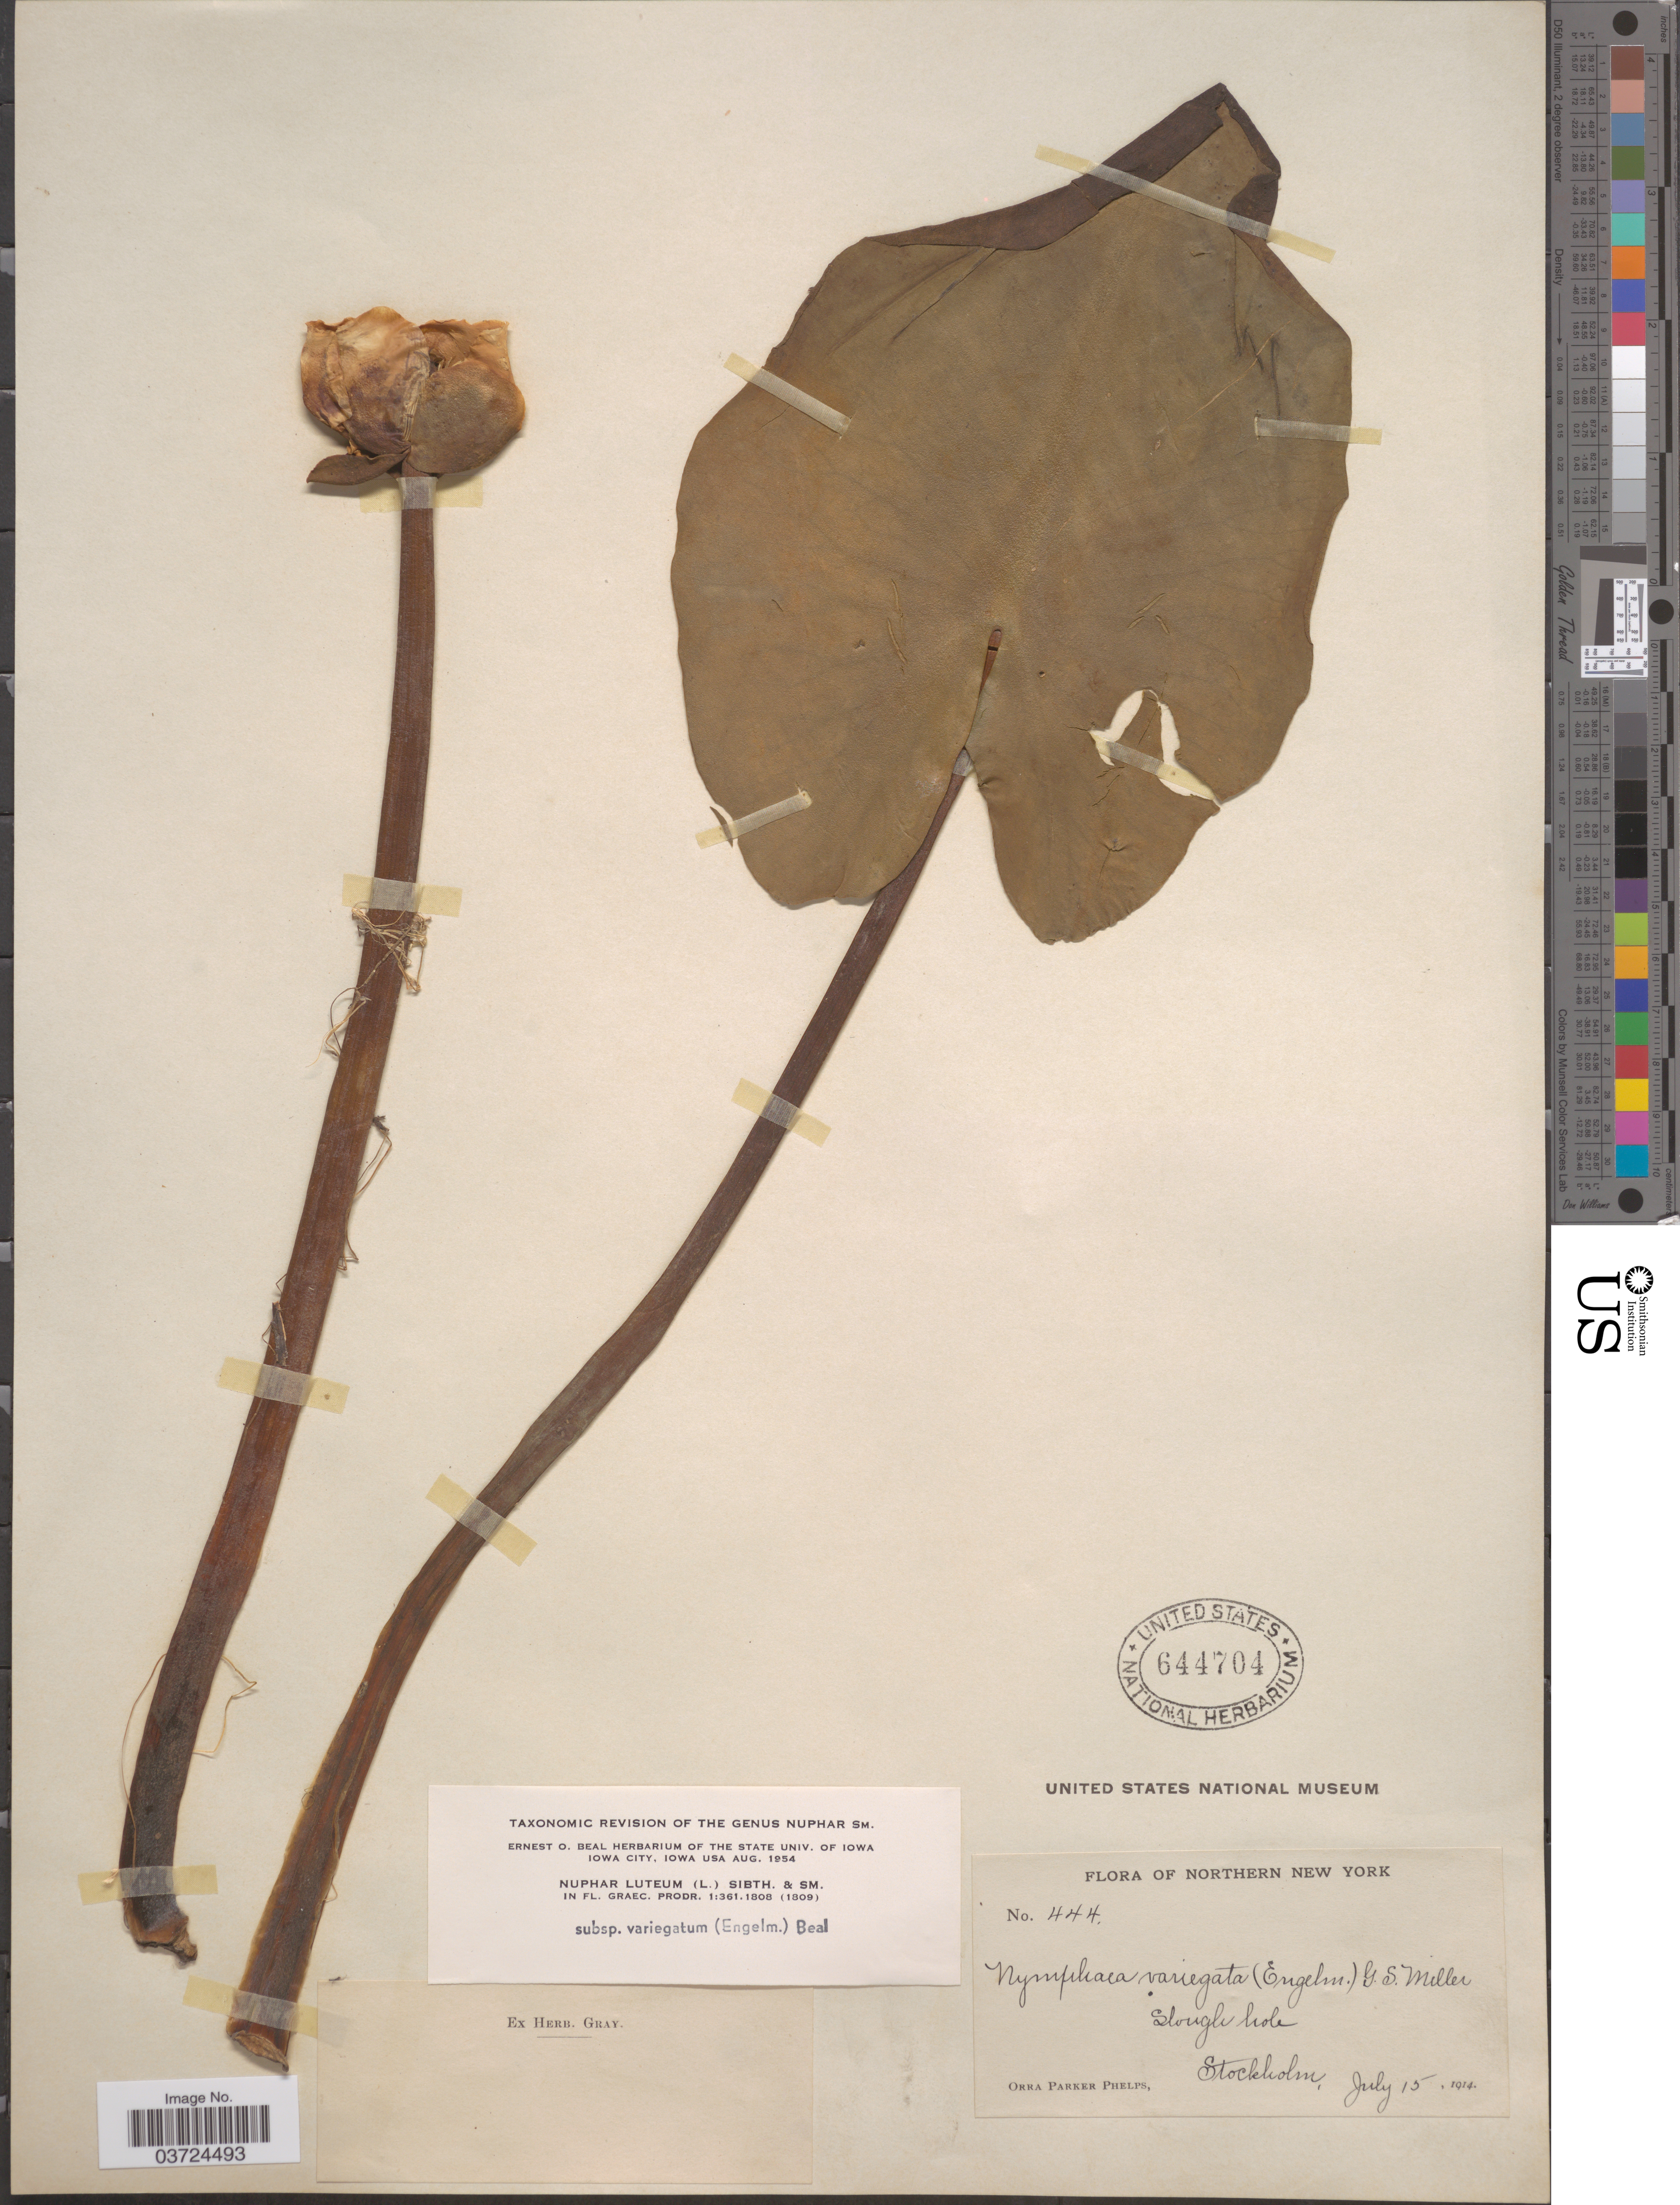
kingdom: Plantae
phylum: Tracheophyta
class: Magnoliopsida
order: Nymphaeales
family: Nymphaeaceae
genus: Nuphar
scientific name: Nuphar lutea subsp. variegata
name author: (Engelm. ex Durand) E.O. Beal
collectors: O. P. Phelps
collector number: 444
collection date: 1914-07-15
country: United States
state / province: New York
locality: Northern New York. Slough hole. Stockholm.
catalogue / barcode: US 644704